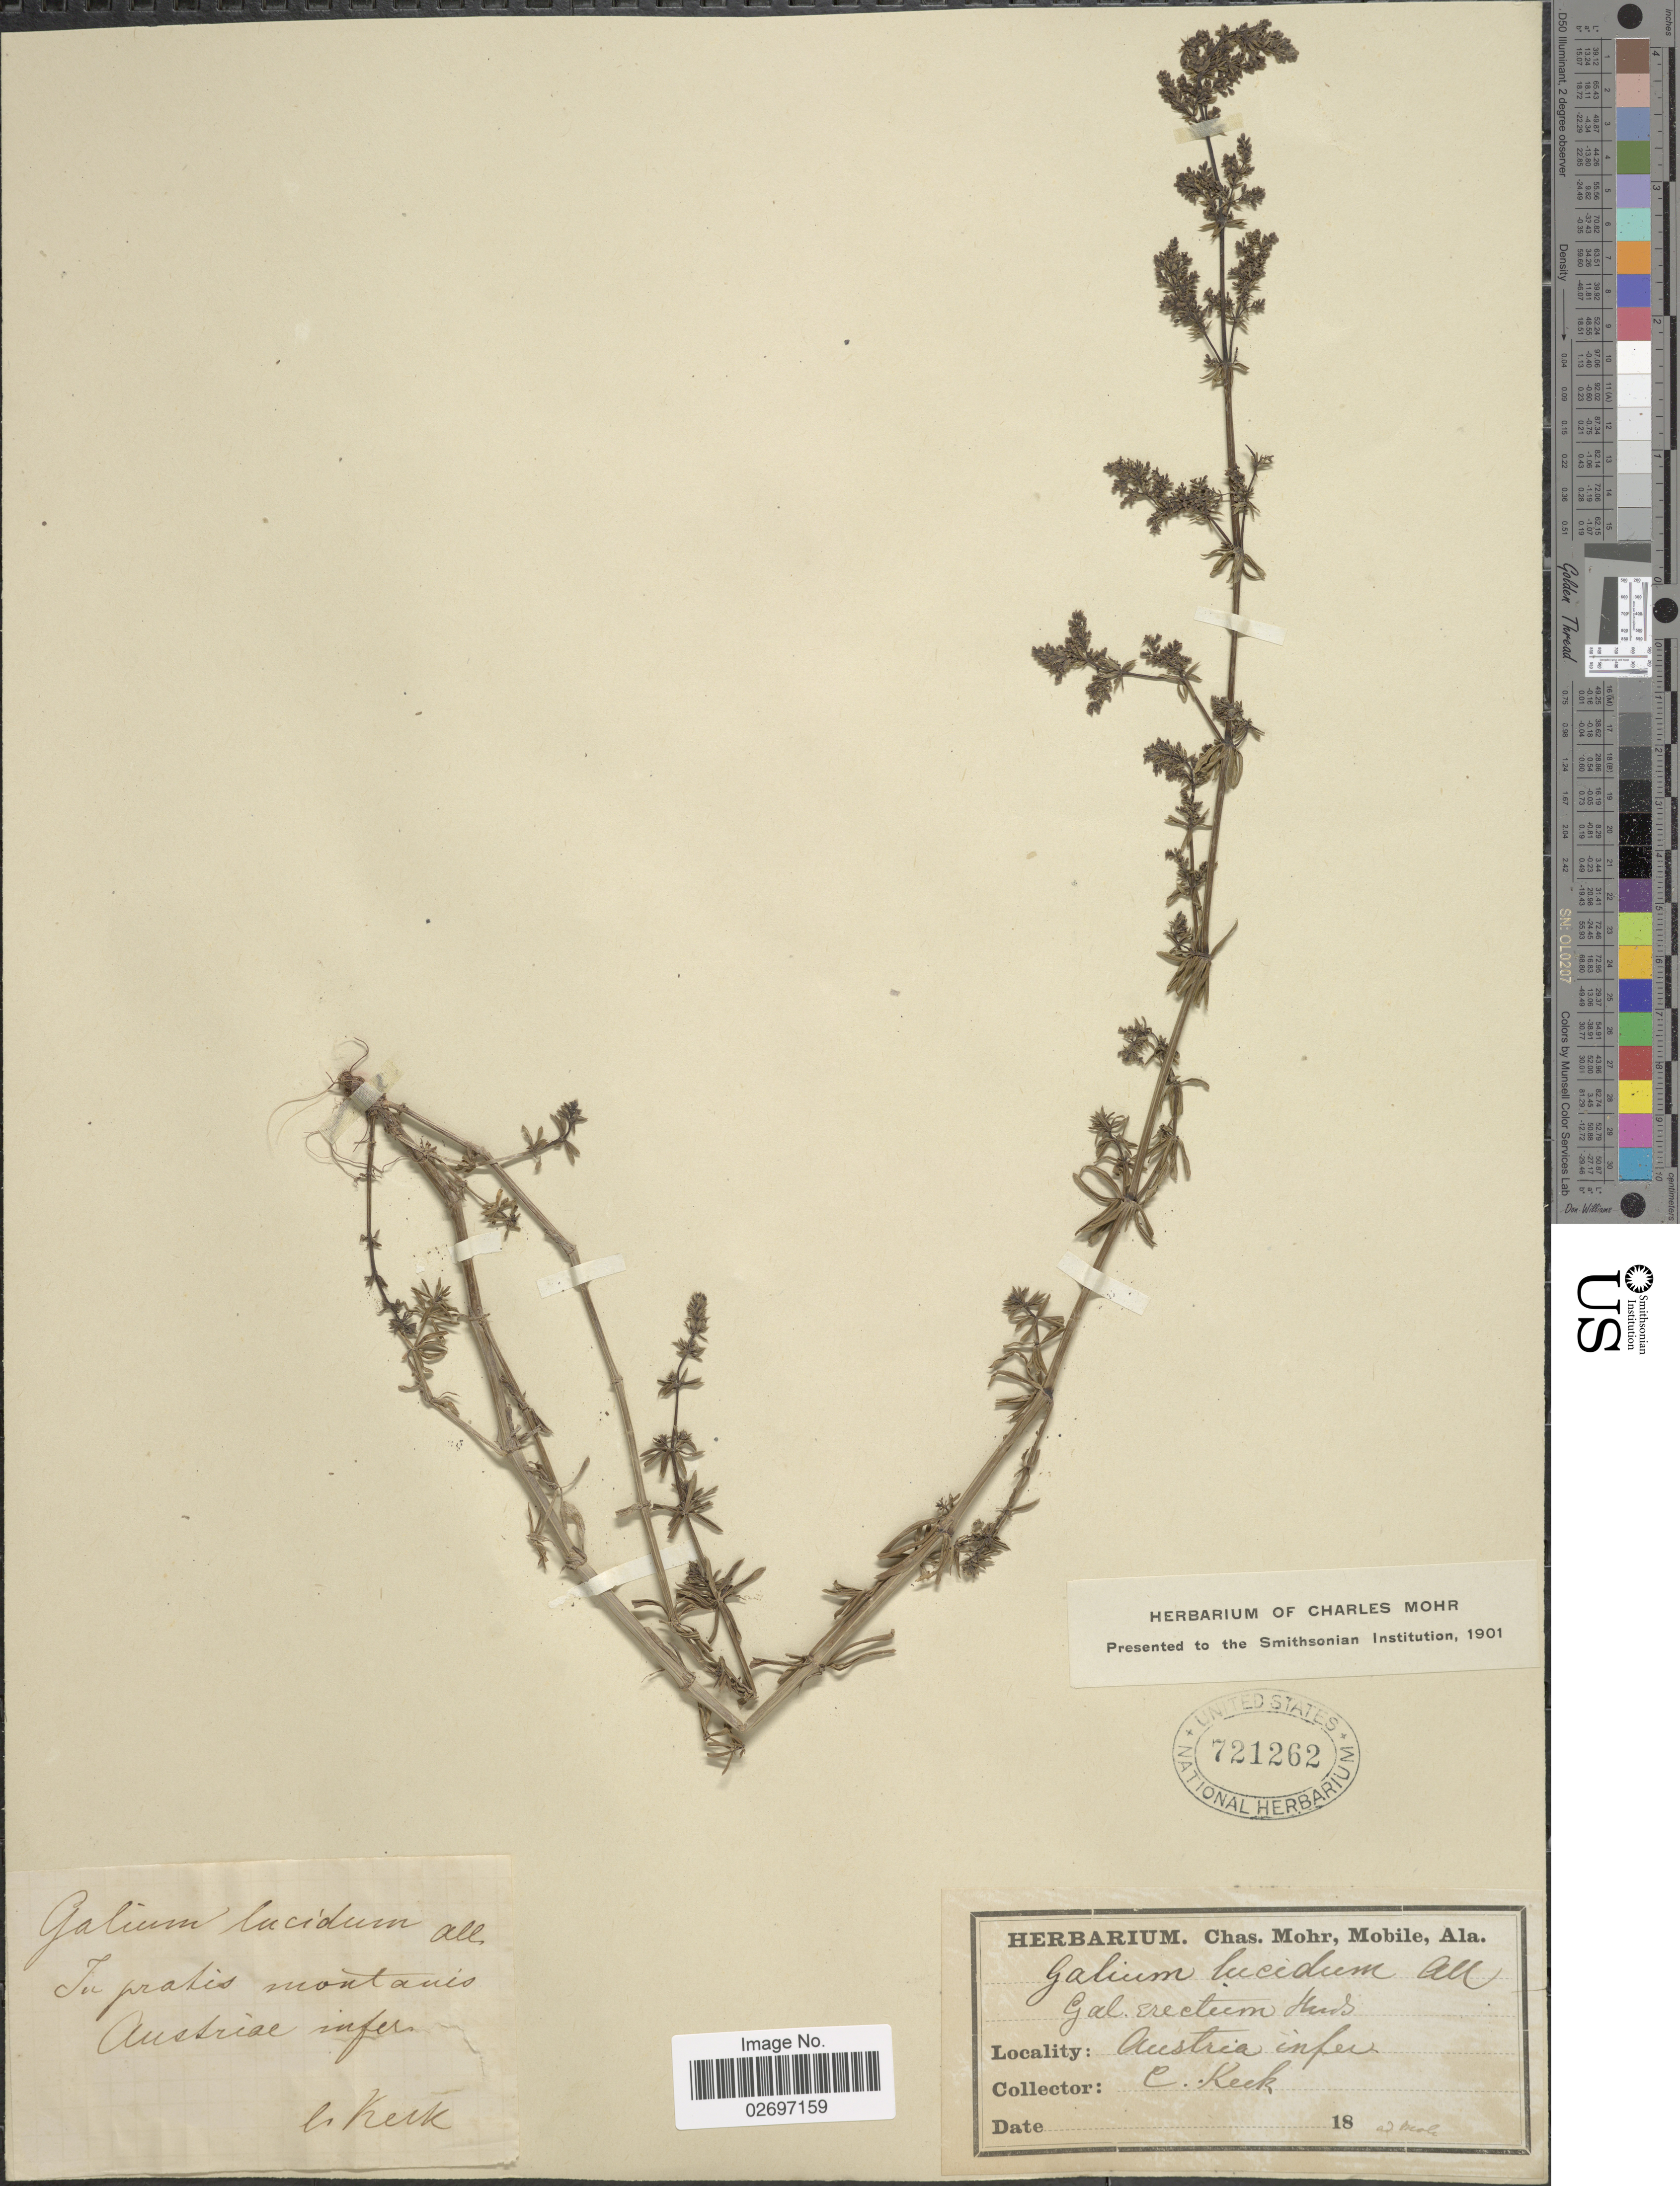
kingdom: Plantae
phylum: Tracheophyta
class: Magnoliopsida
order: Gentianales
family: Rubiaceae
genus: Galium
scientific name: Galium lucidum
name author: All.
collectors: C. Keck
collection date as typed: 18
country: Austria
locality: In pratis montanis Austriae infer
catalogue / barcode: US 721262